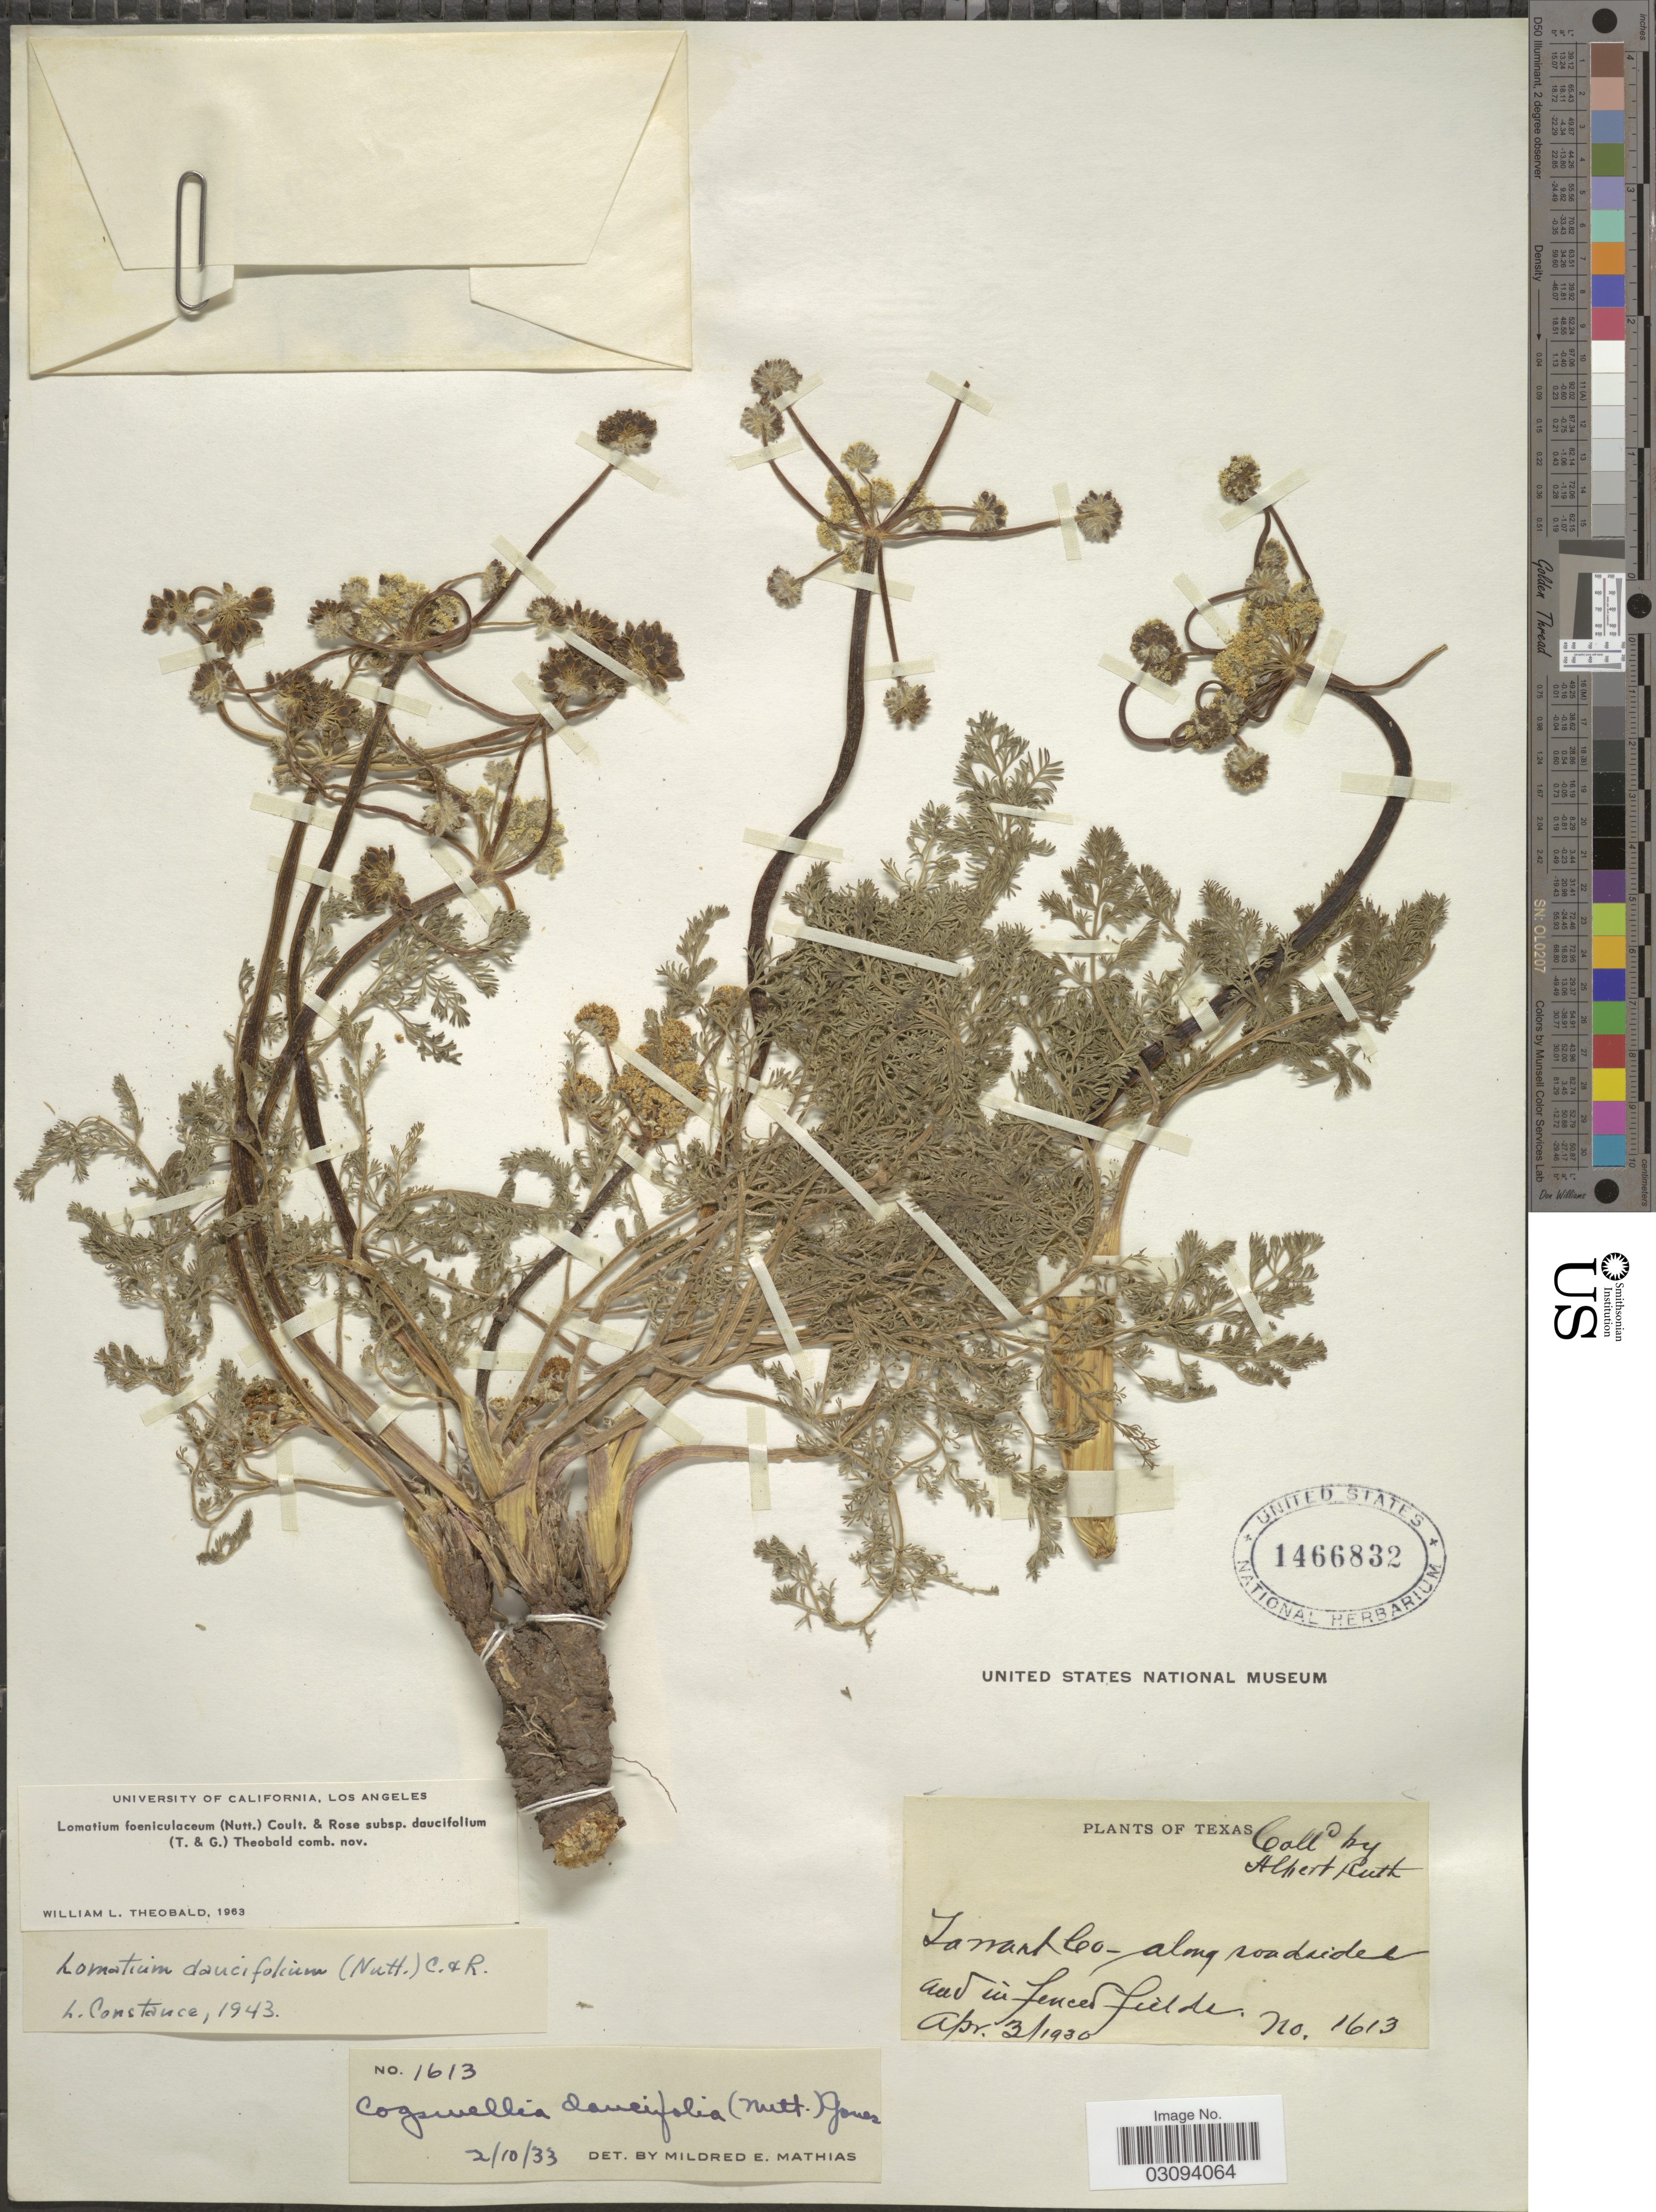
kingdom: Plantae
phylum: Tracheophyta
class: Magnoliopsida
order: Apiales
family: Apiaceae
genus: Lomatium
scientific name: Lomatium foeniculaceum subsp. daucifolium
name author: (Torr. & A. Gray) W.L. Theob.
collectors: A. Ruth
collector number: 1613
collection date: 1930-04-03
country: United States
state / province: Texas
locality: Tarrant Co. - along roadsides and in fenced fields.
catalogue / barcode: US 1466832